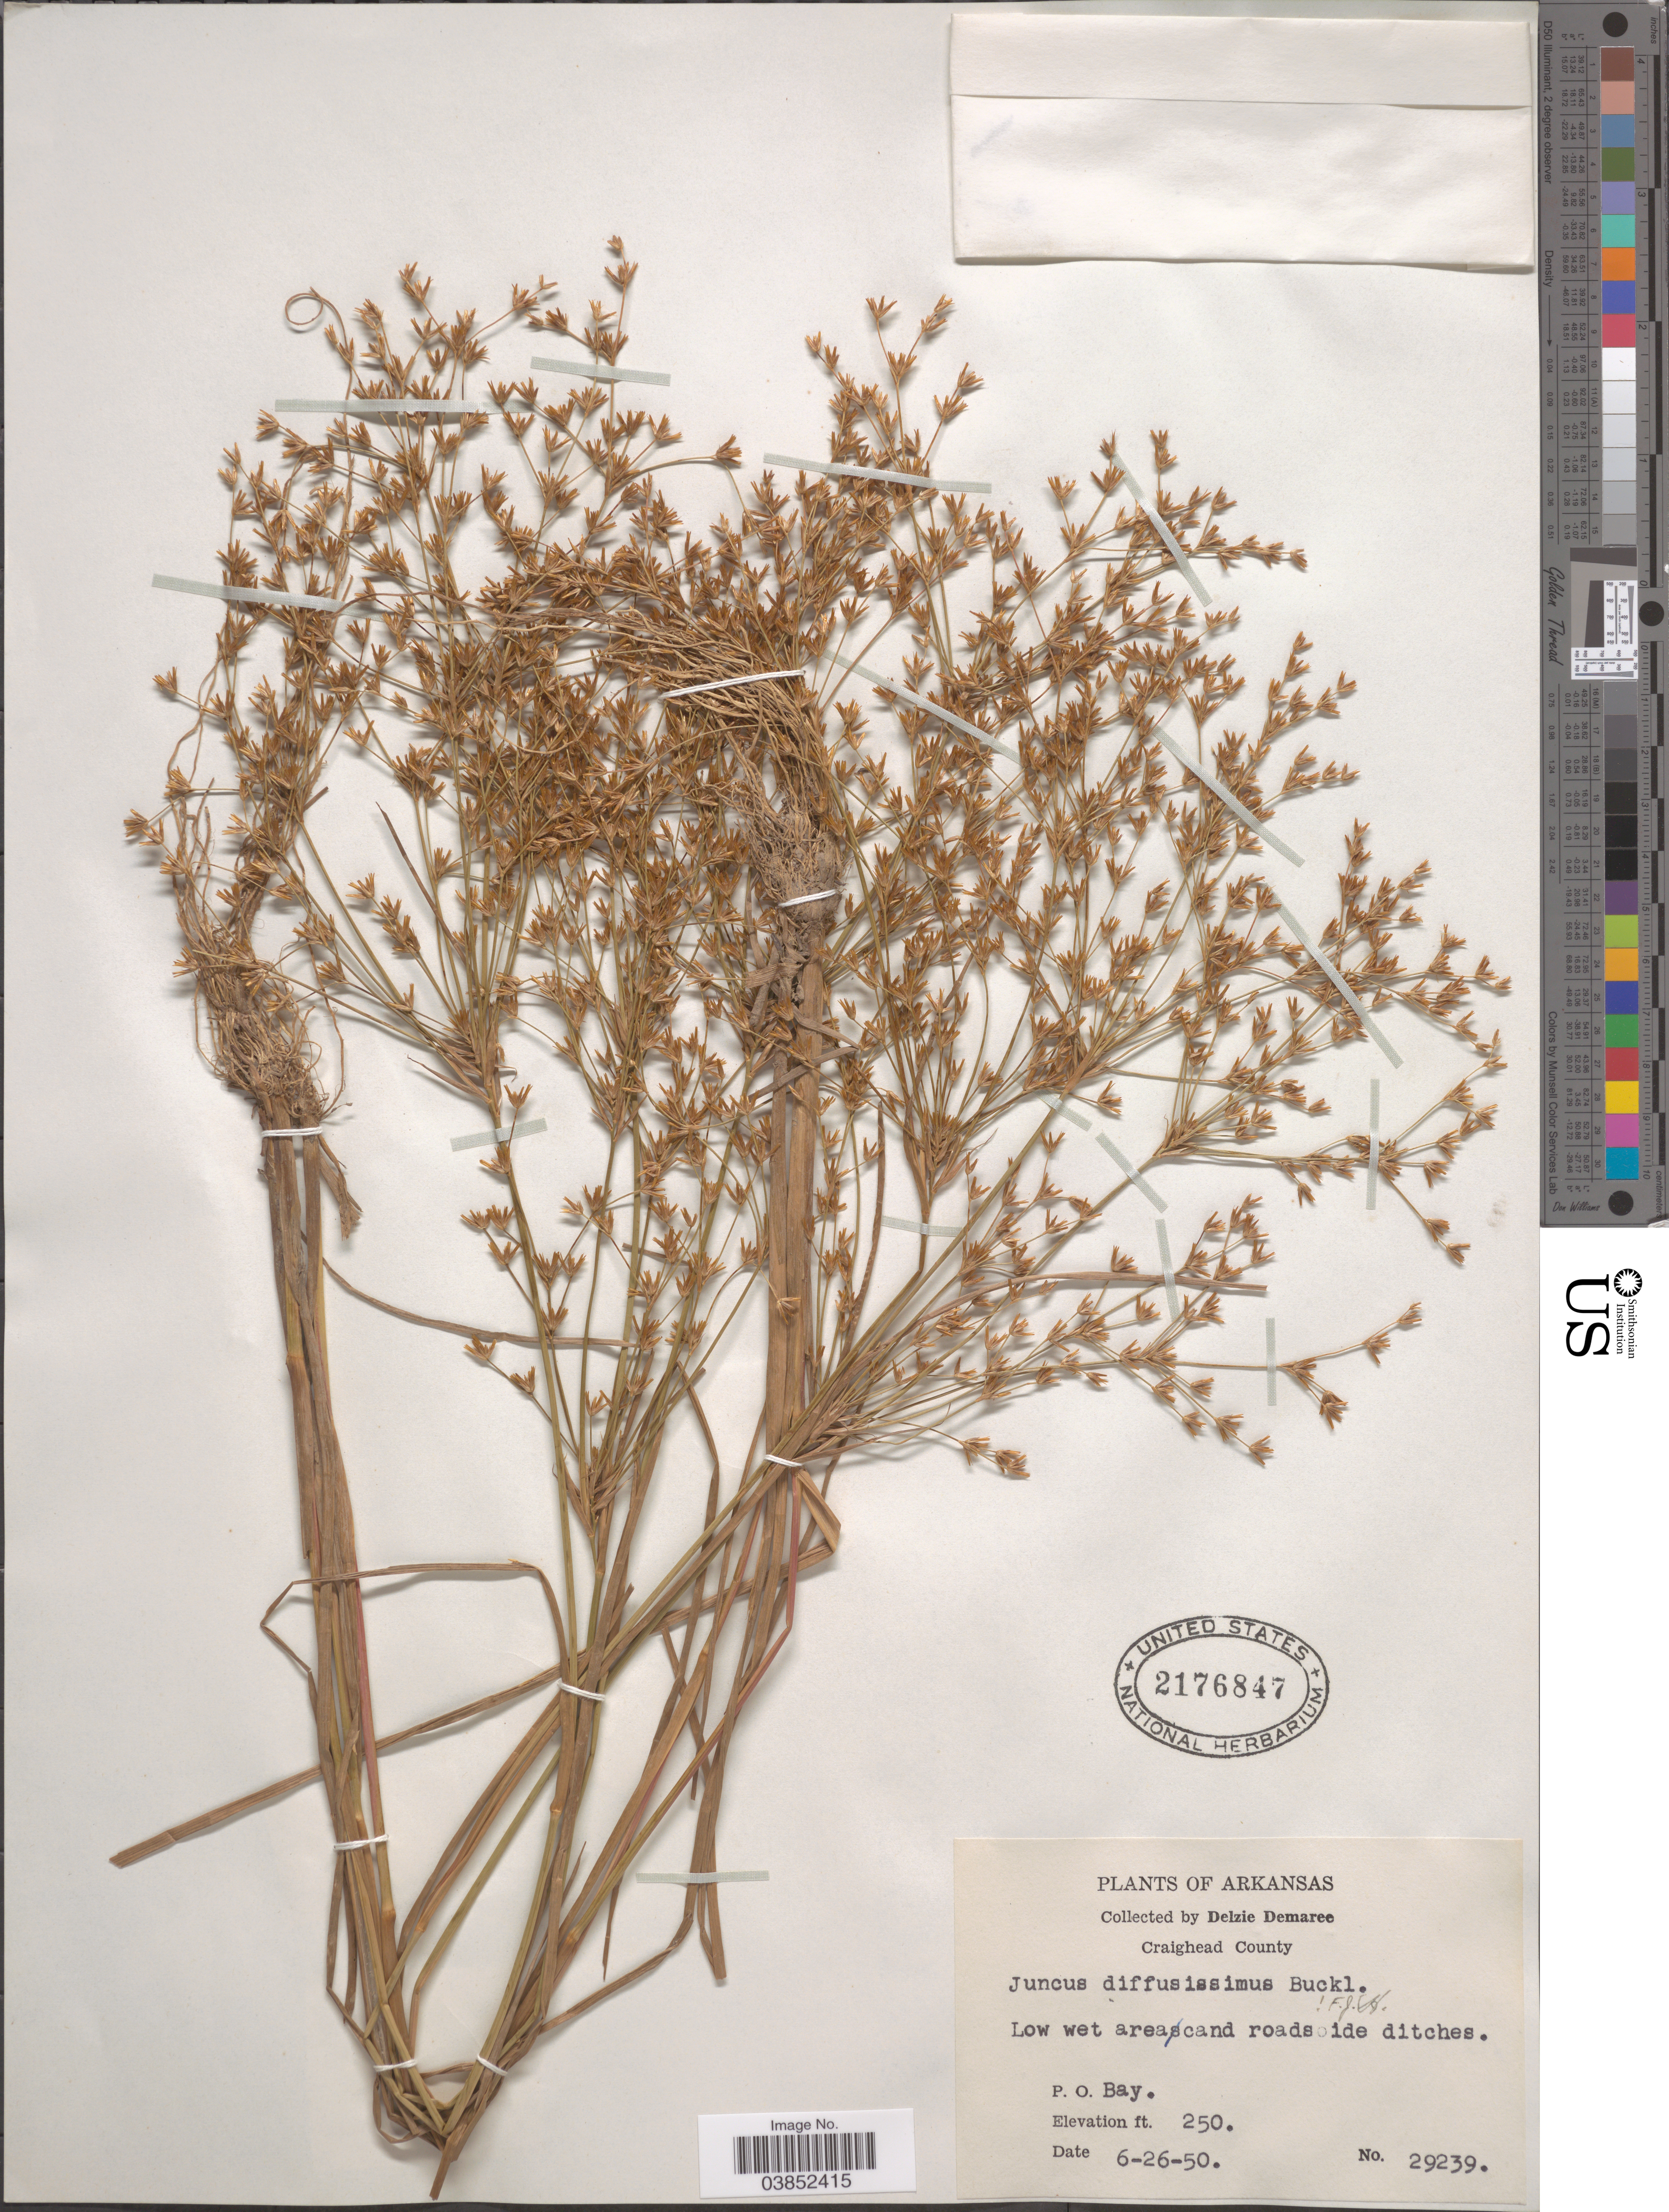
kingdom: Plantae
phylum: Tracheophyta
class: Liliopsida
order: Poales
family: Juncaceae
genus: Juncus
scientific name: Juncus diffusissimus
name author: Buckley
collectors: D. Demaree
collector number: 29239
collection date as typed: Transcribed d/m/y: 26/6/50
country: United States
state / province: Arkansas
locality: Craighead County. P. O. Bay.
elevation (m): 76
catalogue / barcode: US 2176847